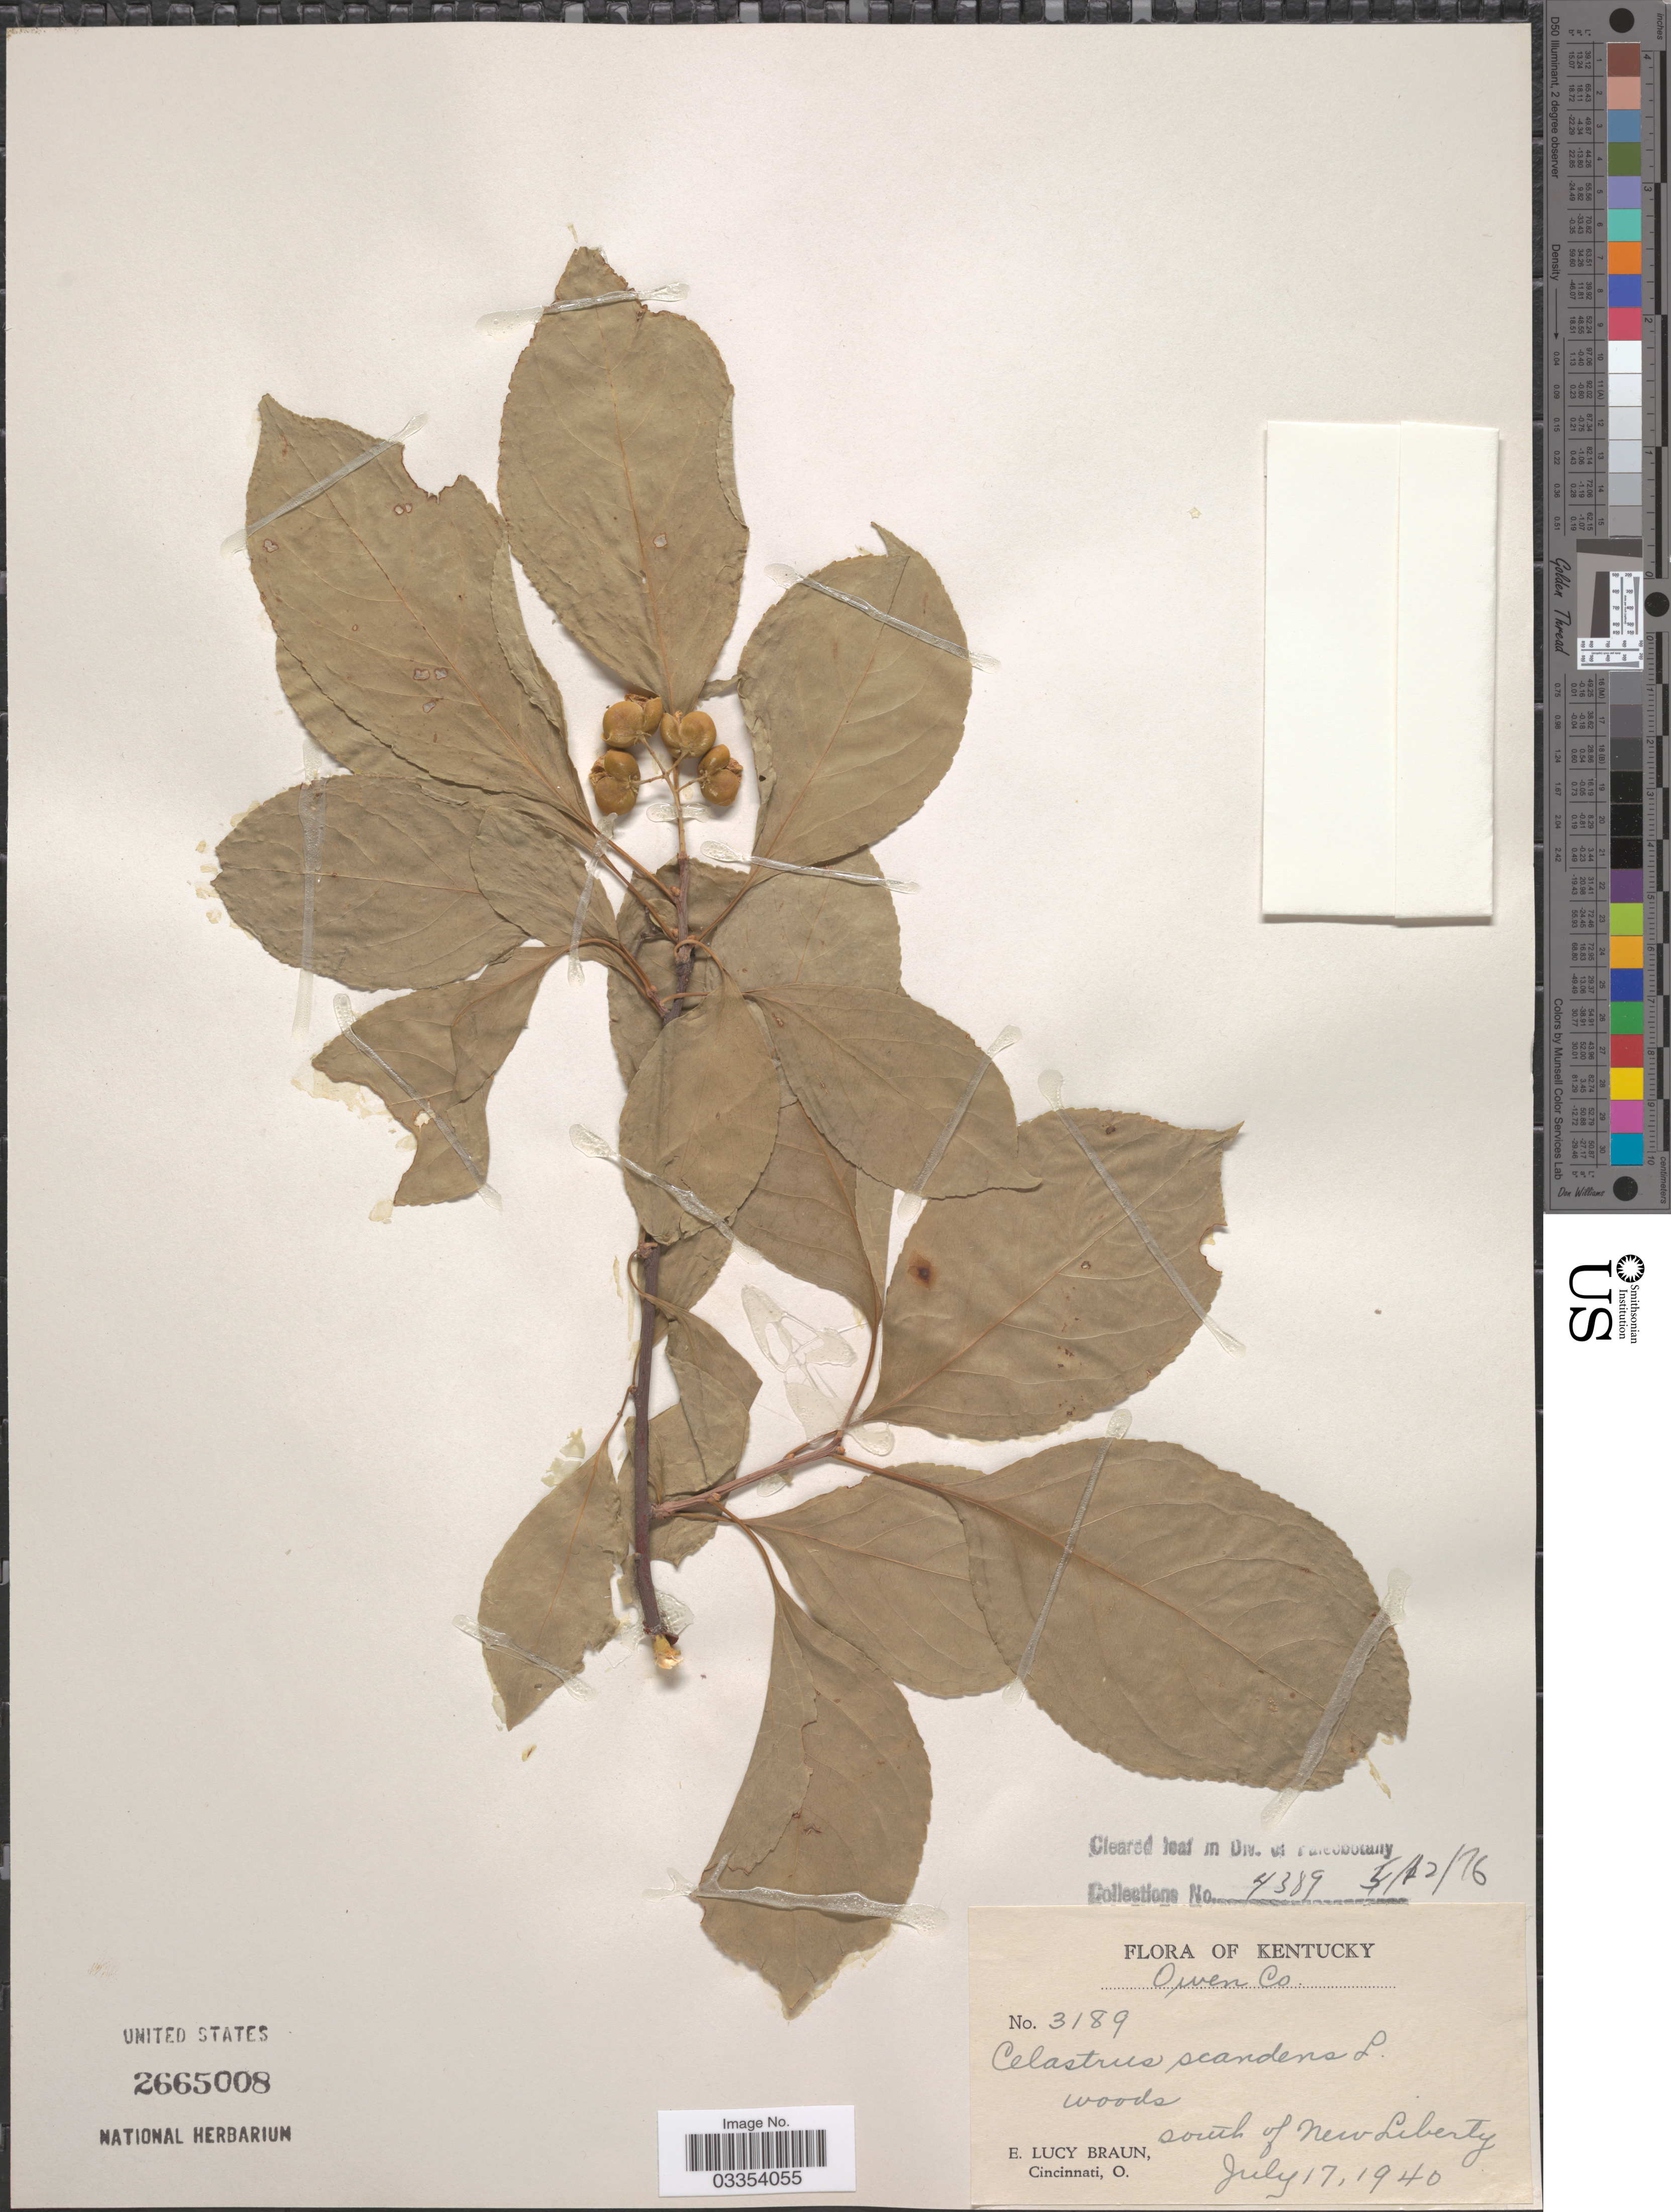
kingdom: Plantae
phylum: Tracheophyta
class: Magnoliopsida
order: Celastrales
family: Celastraceae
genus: Celastrus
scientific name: Celastrus scandens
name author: L.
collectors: E. L. Braun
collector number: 3189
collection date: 1940-07-17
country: United States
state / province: Kentucky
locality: Owen Co. South of New Liberty.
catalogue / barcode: US 2665008